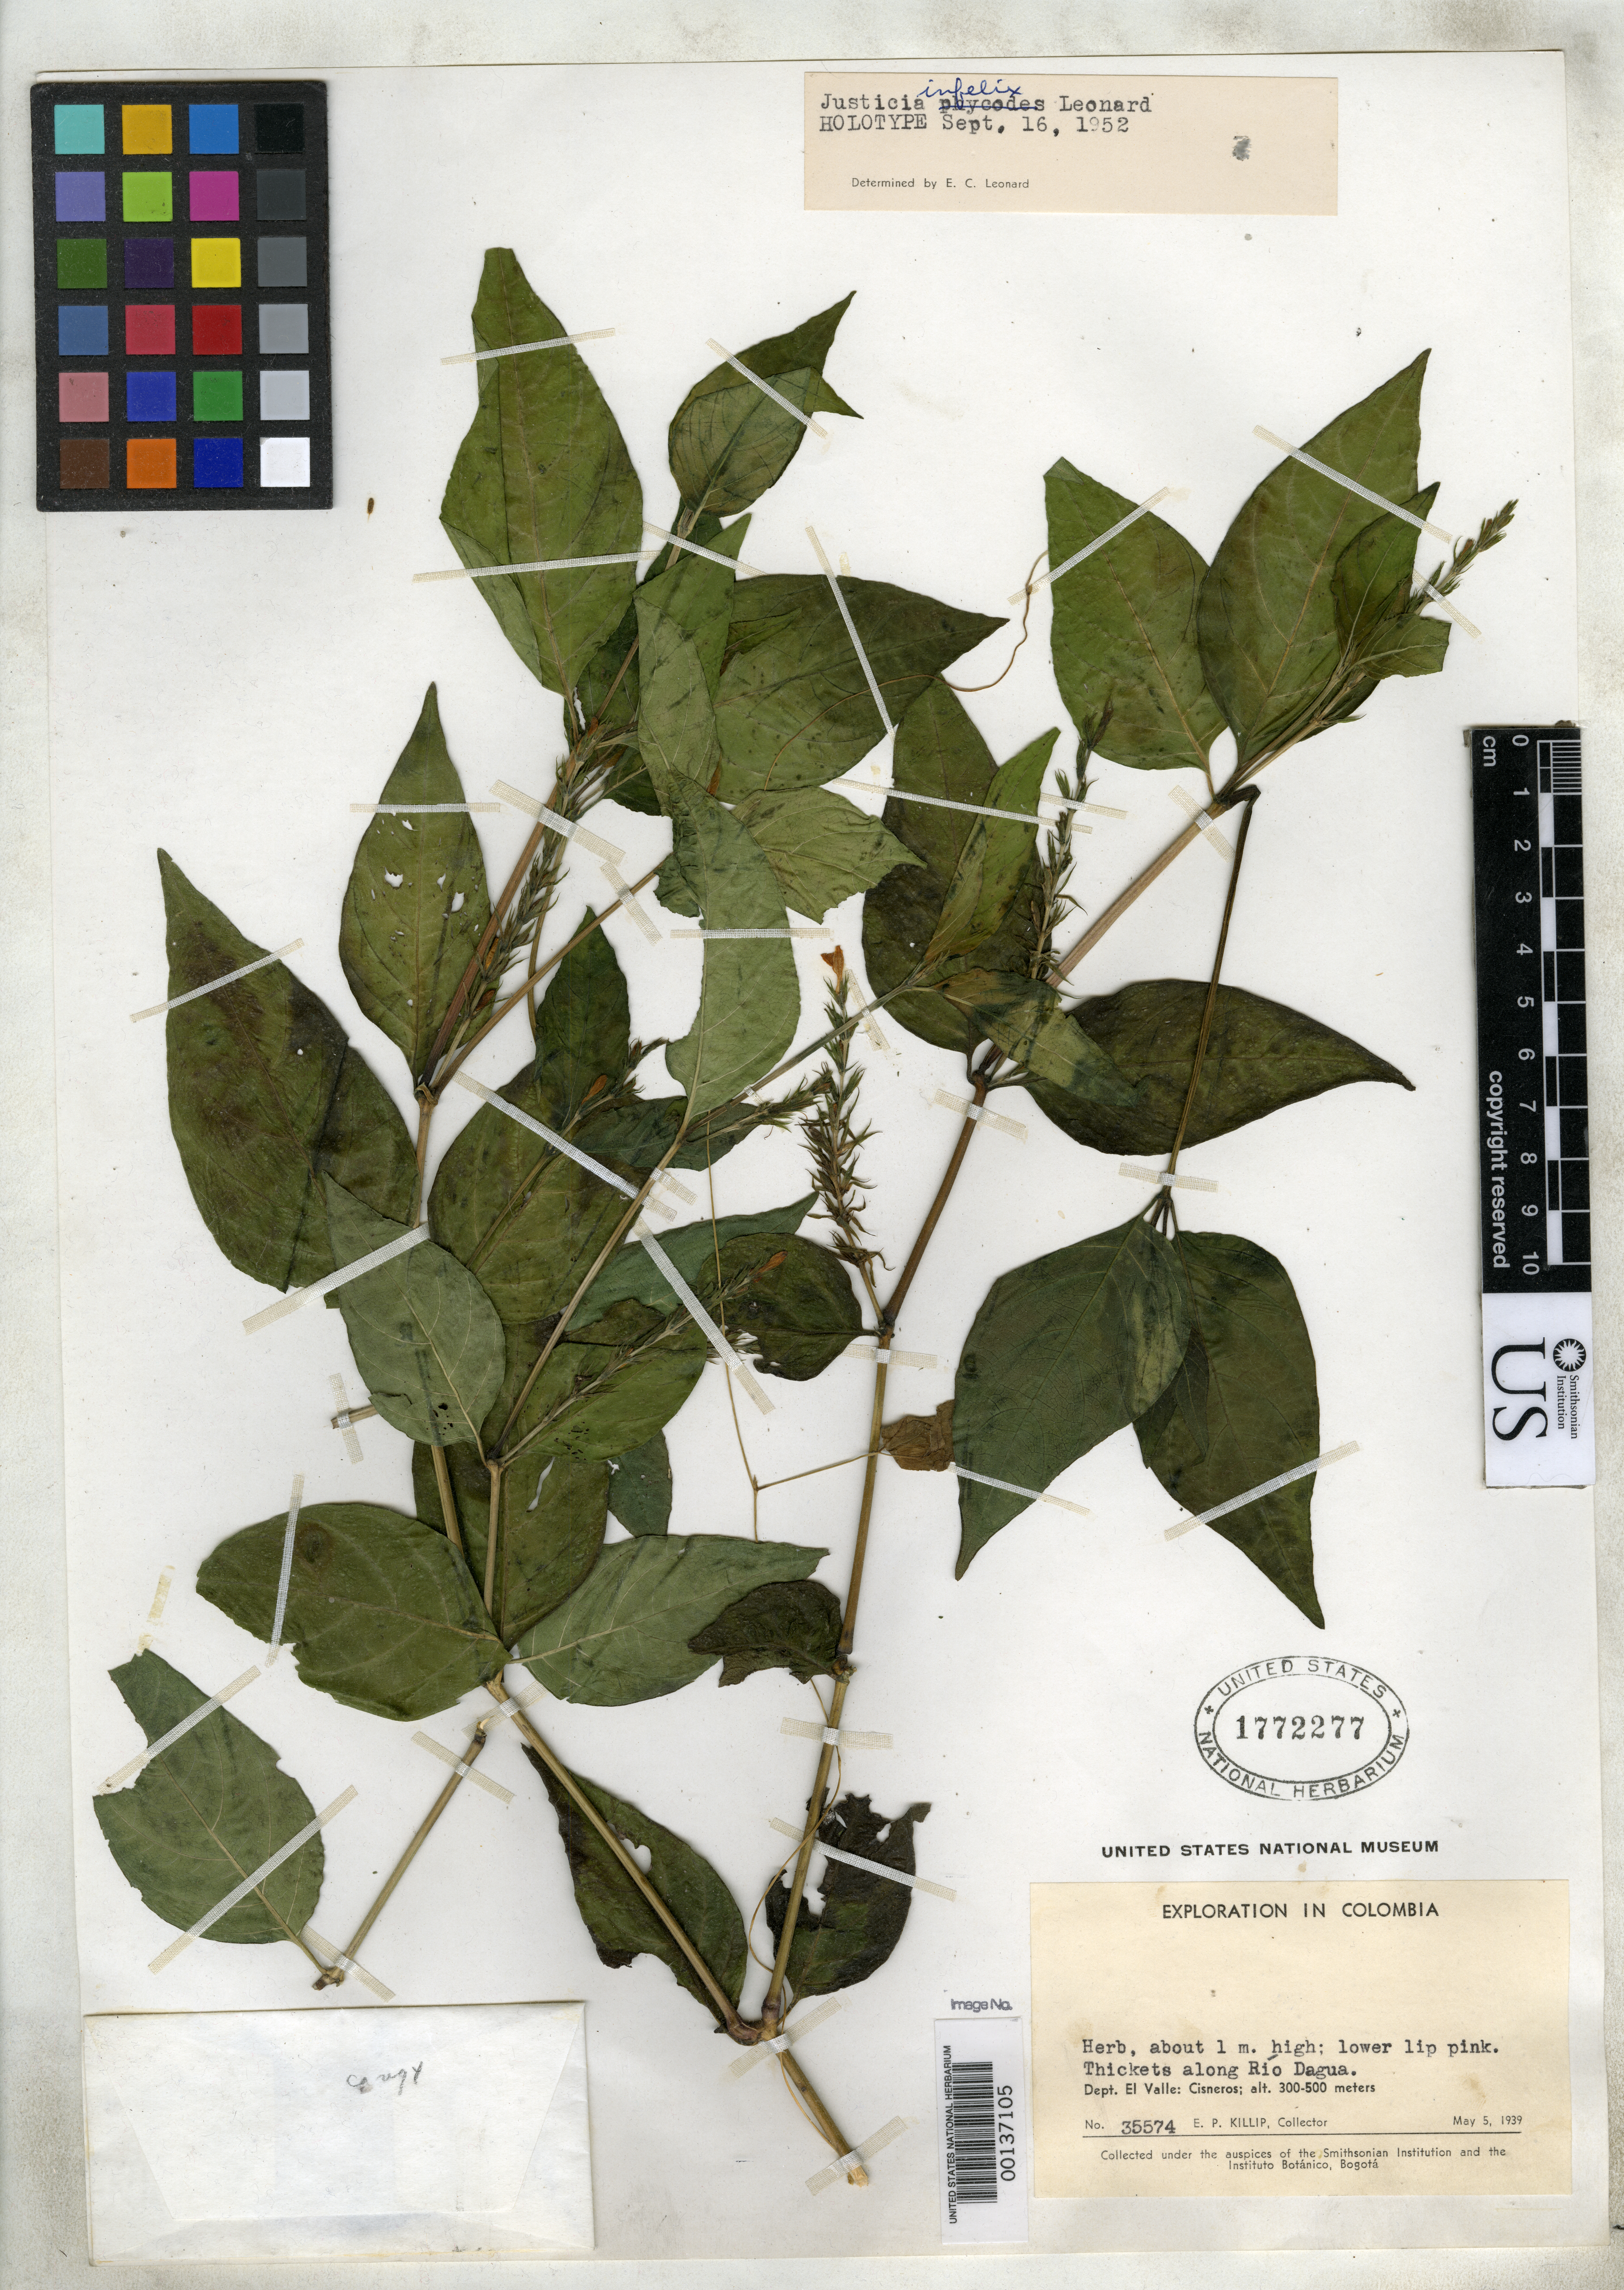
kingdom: Plantae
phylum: Tracheophyta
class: Magnoliopsida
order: Lamiales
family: Acanthaceae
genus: Justicia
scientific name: Justicia infelix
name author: Leonard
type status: Holotype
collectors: E. P. Killip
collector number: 35574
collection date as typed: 05 May 1939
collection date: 1939-05-05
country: Colombia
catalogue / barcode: US 1772277